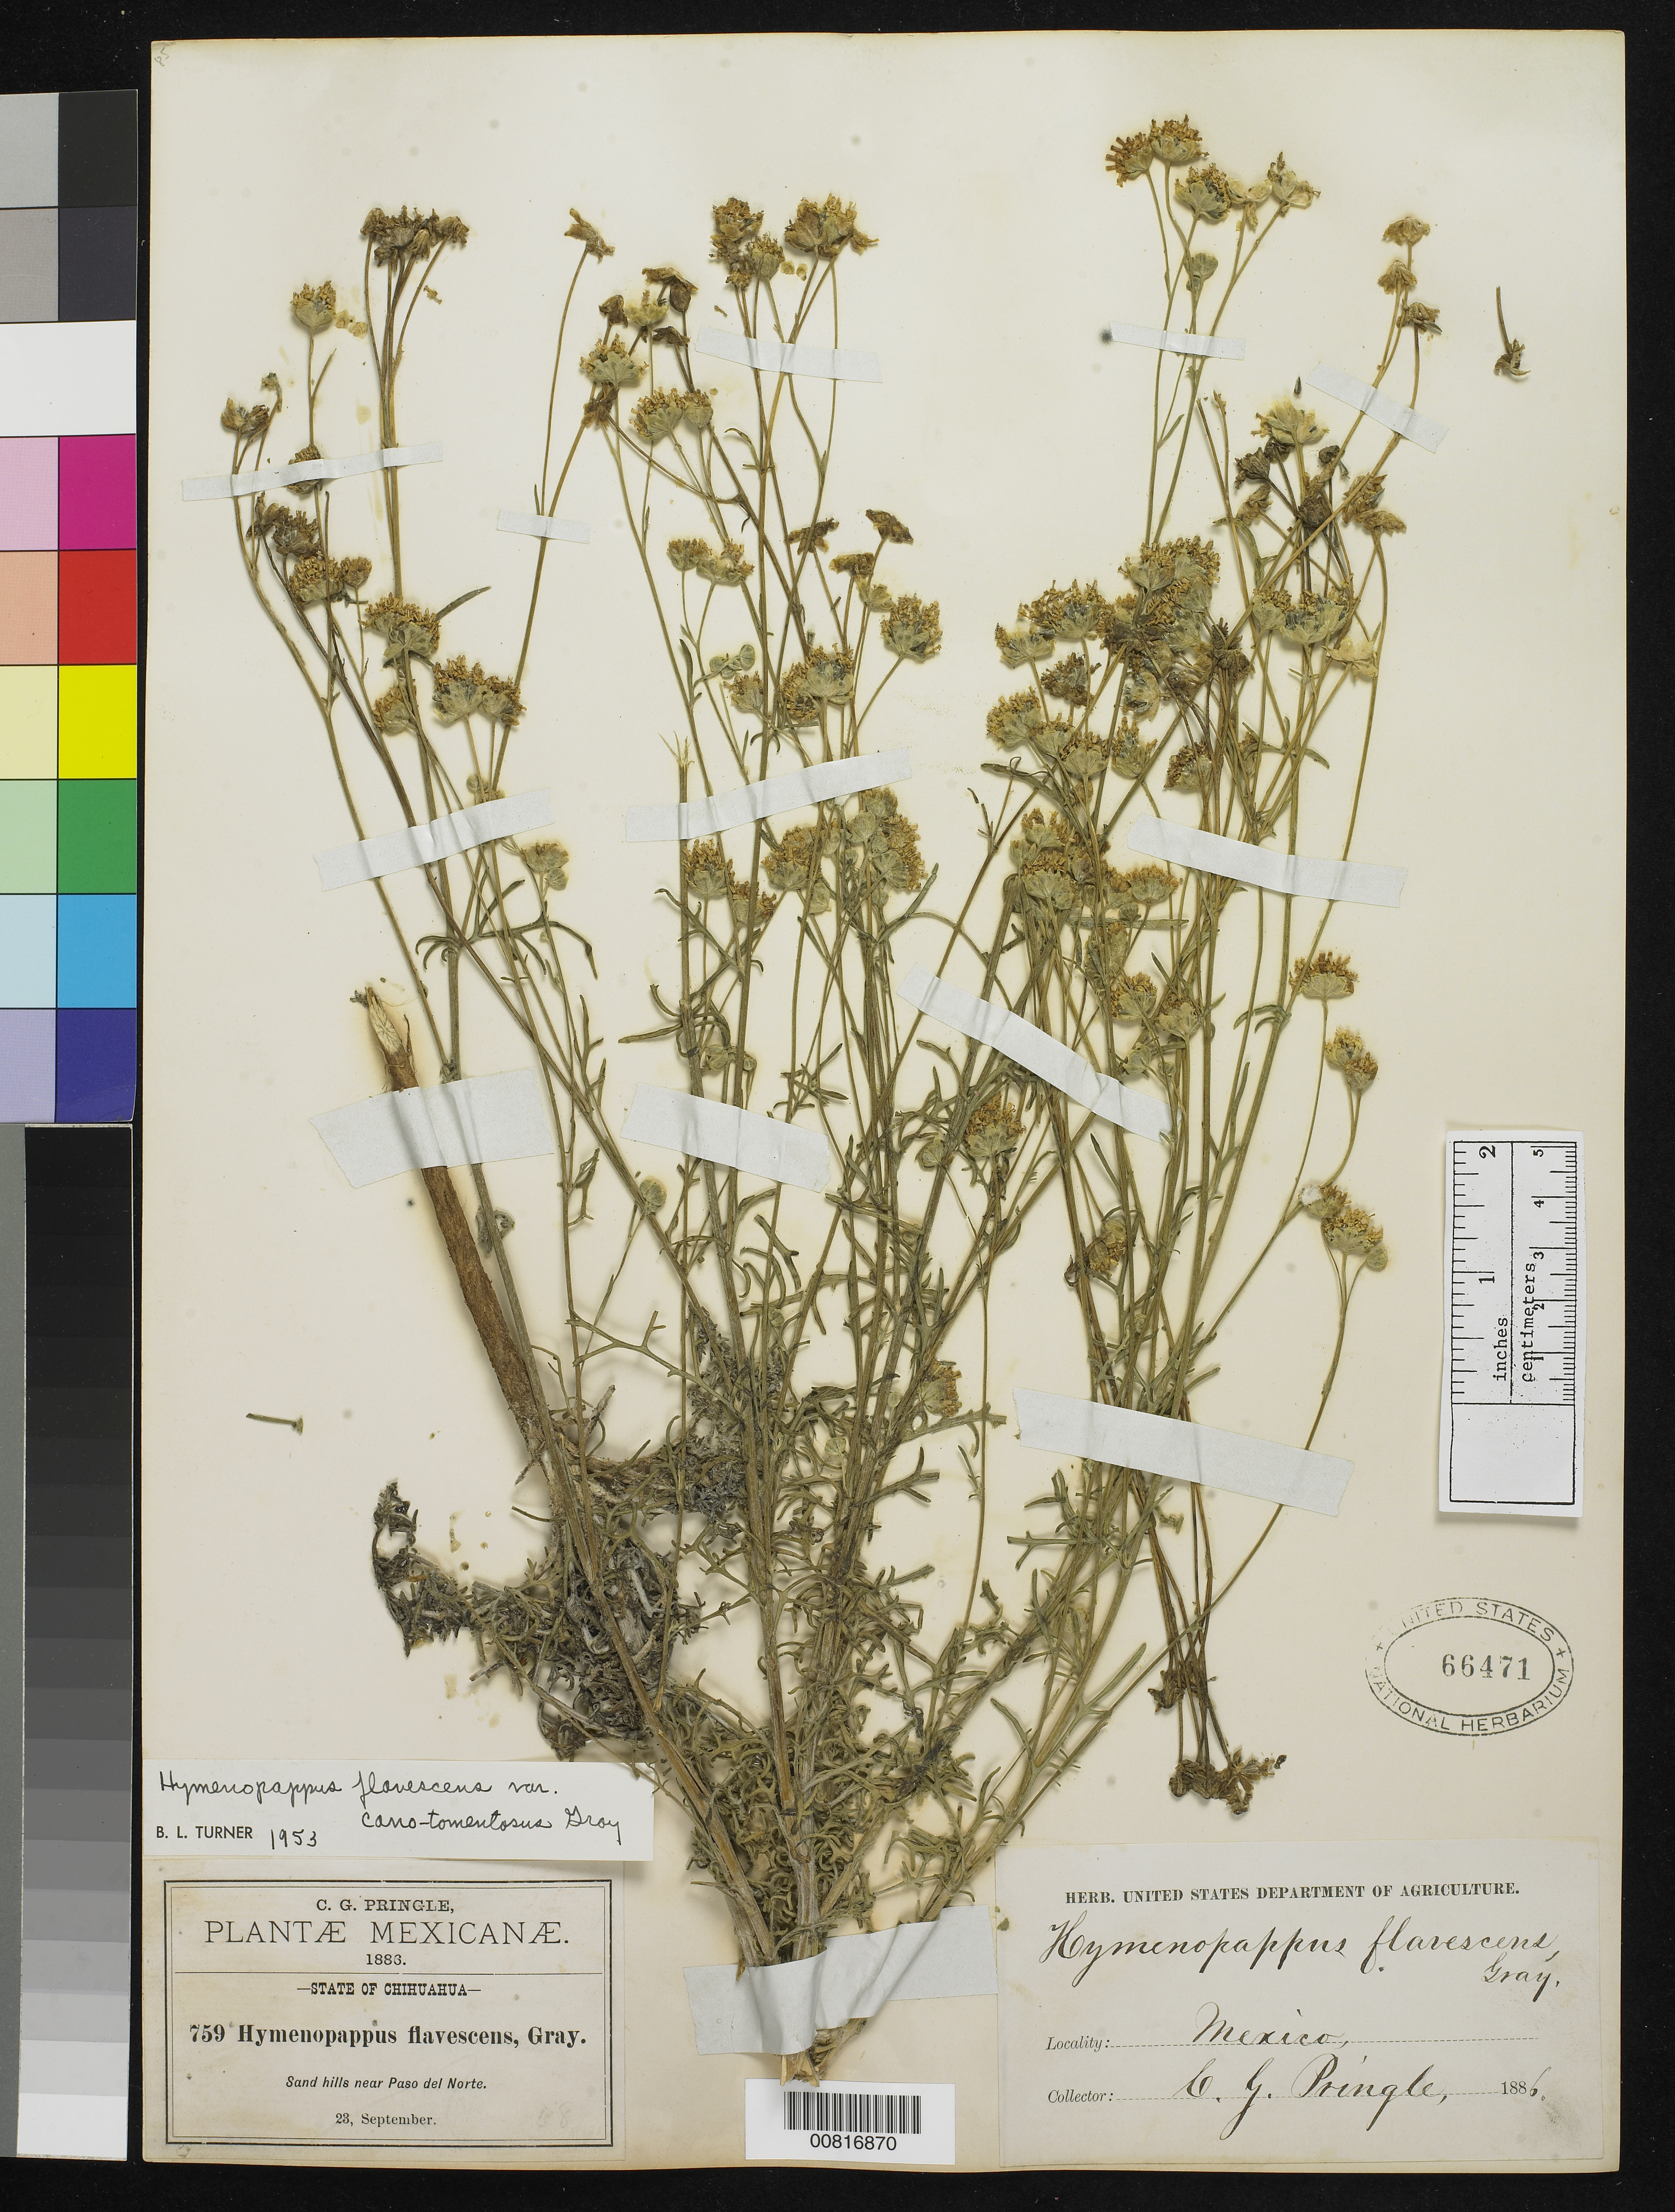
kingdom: Plantae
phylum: Tracheophyta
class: Magnoliopsida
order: Asterales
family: Asteraceae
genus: Hymenopappus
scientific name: Hymenopappus flavescens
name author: A. Gray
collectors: C. G. Pringle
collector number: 759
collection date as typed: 23 Sep 1886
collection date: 1886-09-23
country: Mexico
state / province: Chihuahua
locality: Sand hills near Paso del Norte, Chihuahua.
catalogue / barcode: US 66471